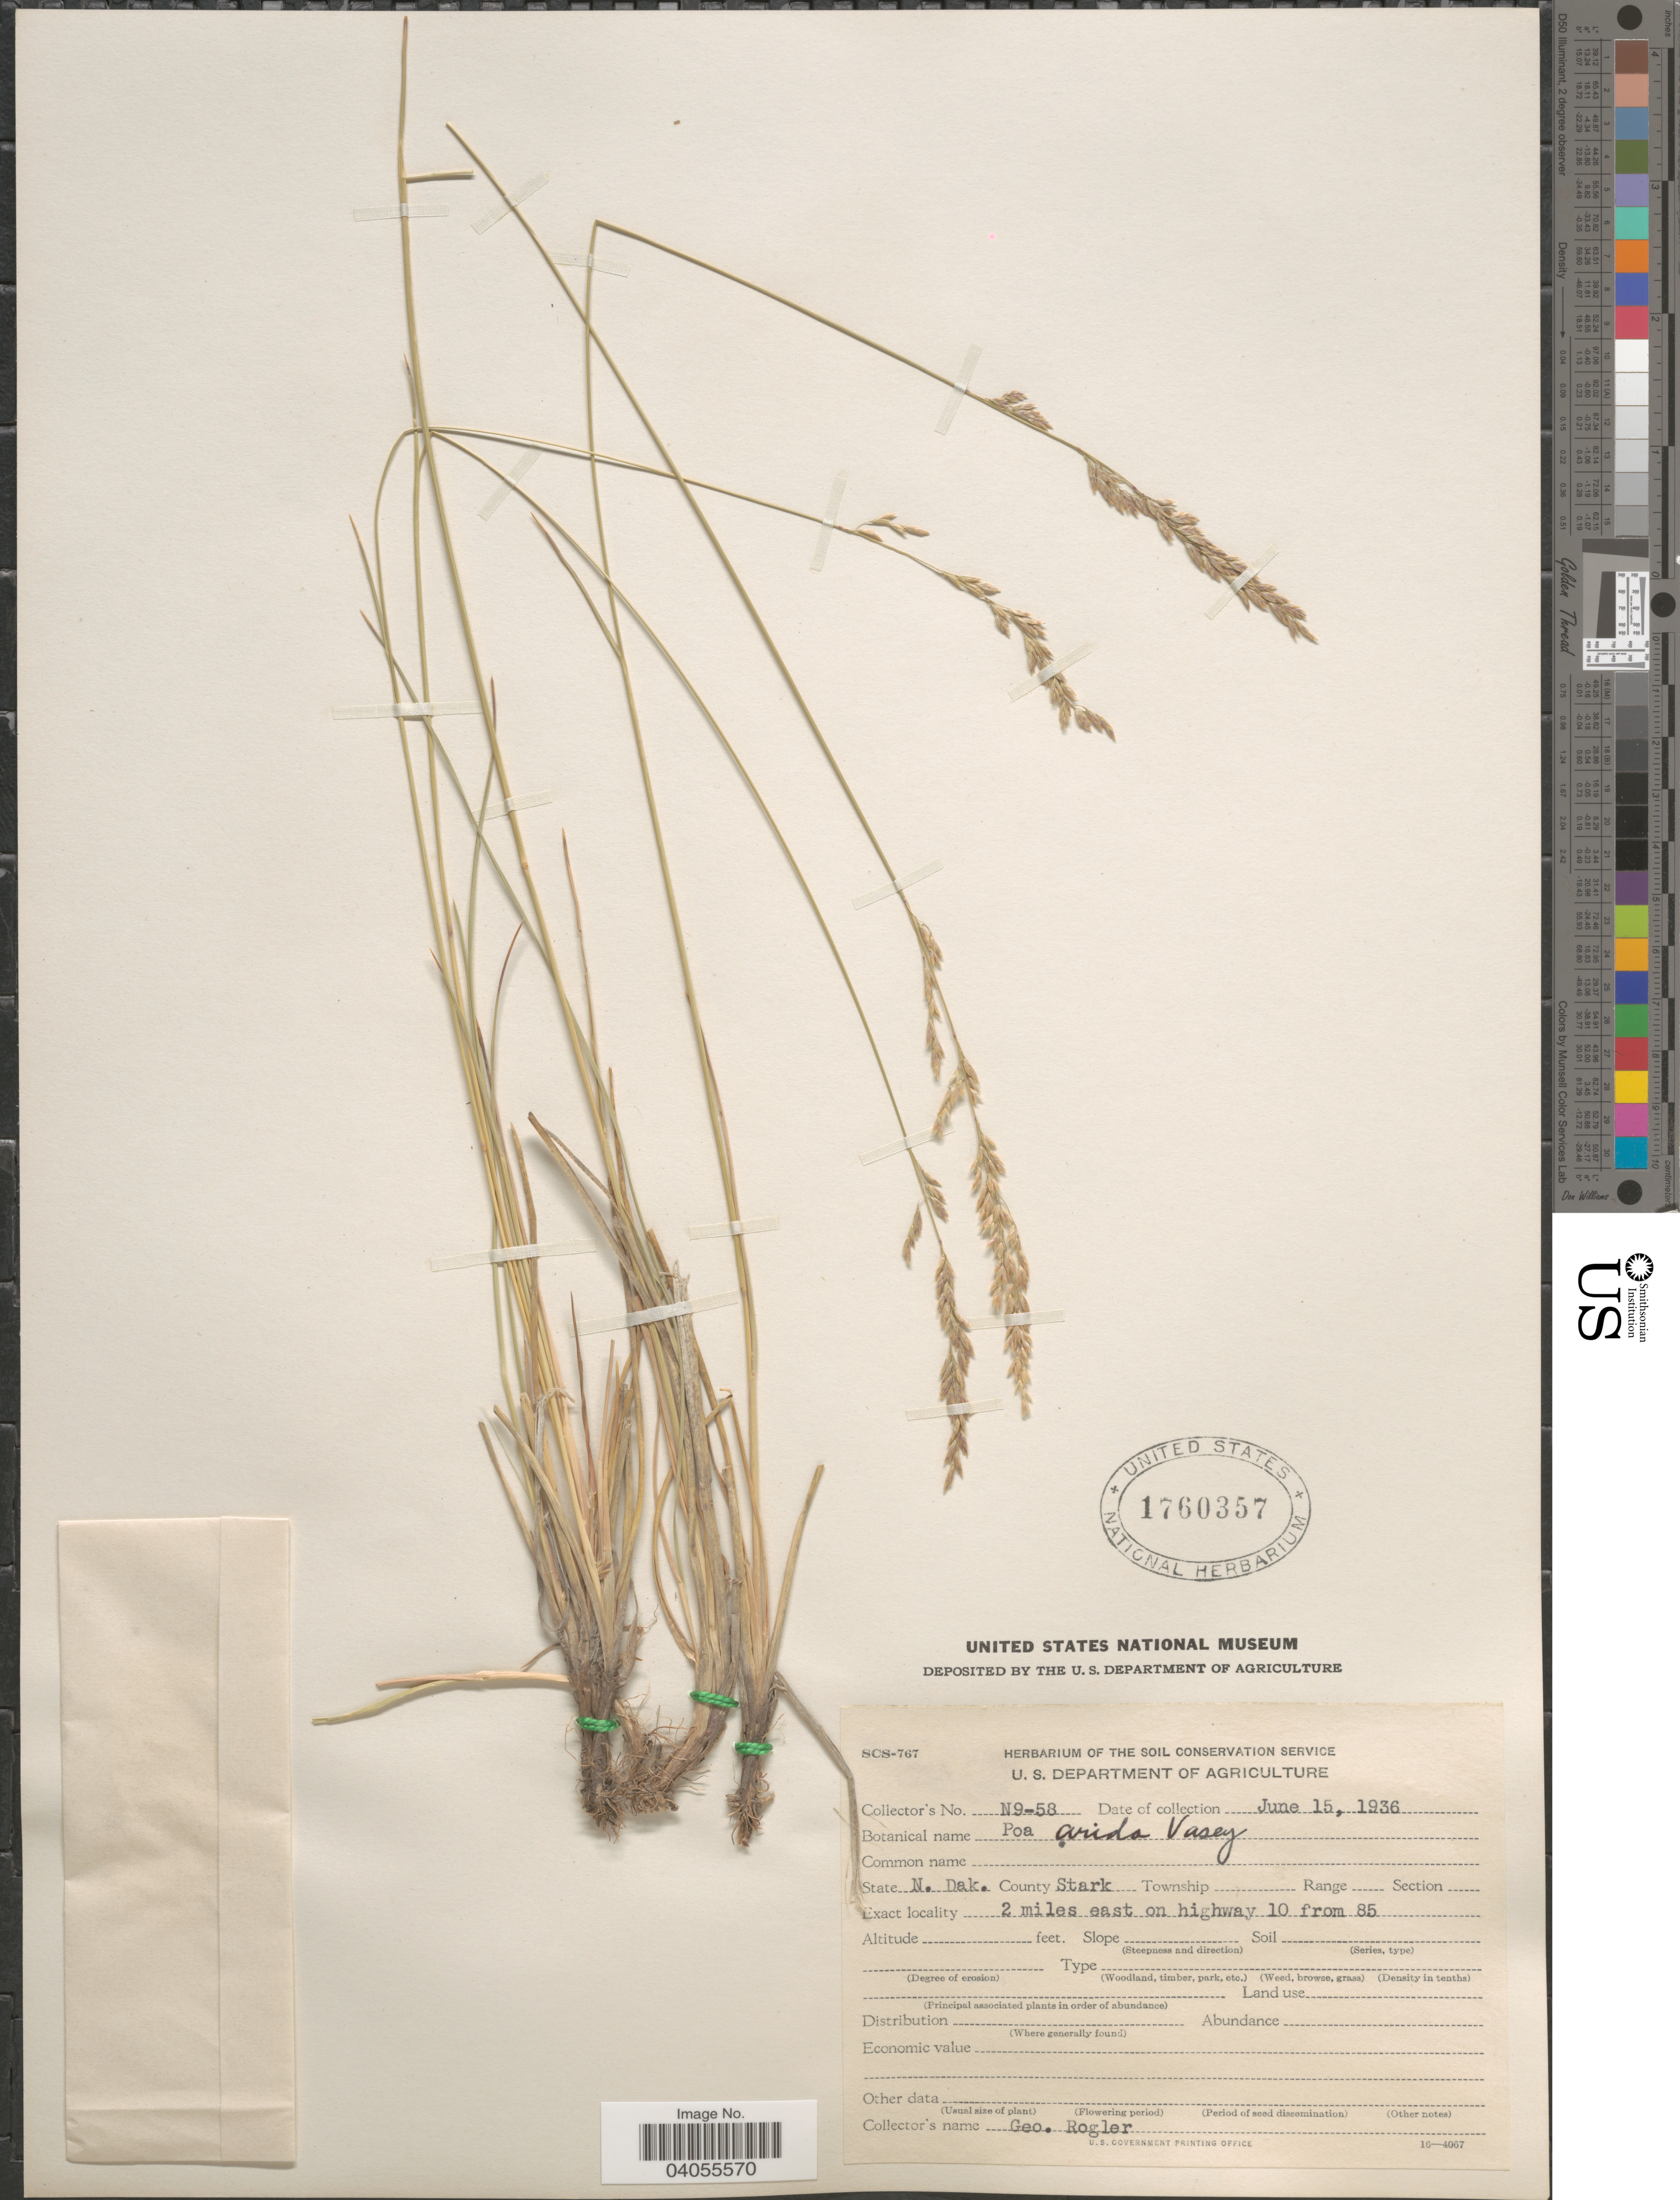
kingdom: Plantae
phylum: Tracheophyta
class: Liliopsida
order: Poales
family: Poaceae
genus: Poa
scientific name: Poa arida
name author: Vasey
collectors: G. Rogler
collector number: N9-58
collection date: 1936-06-15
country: United States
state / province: North Dakota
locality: County Stark. 2 miles east on highway 10 from 85.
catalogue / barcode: US 1760357